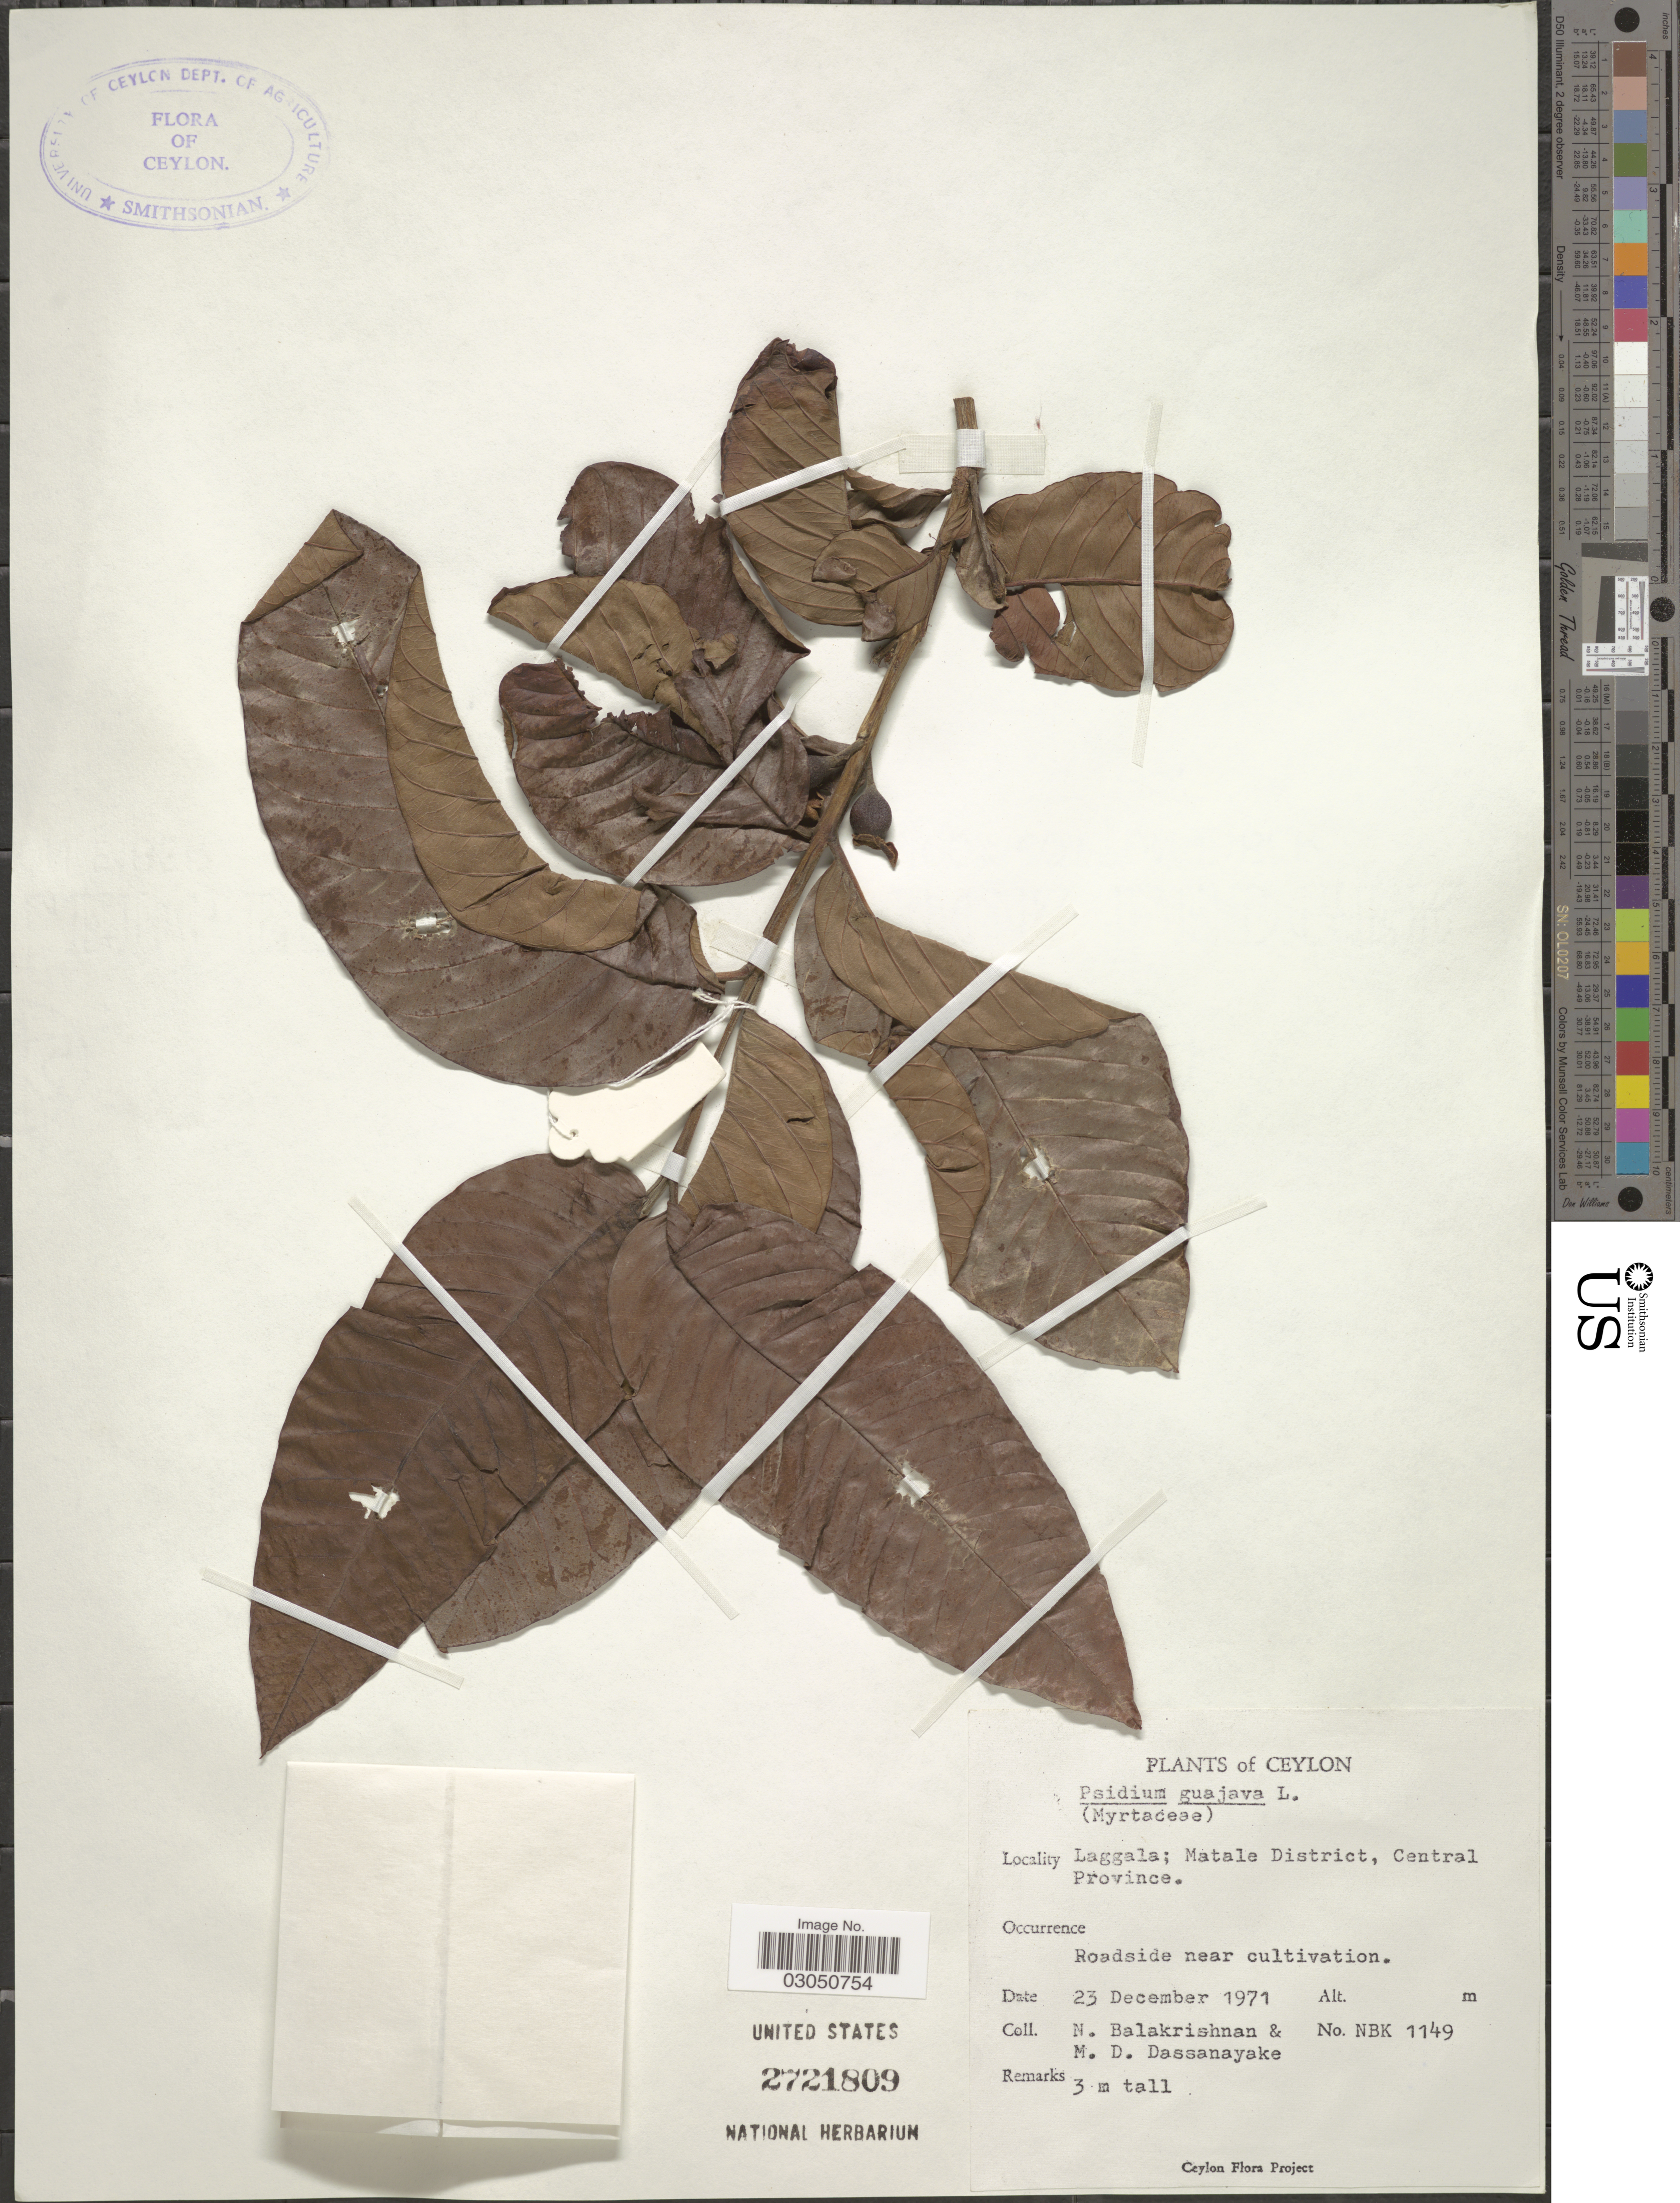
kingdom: Plantae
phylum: Tracheophyta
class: Magnoliopsida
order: Myrtales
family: Myrtaceae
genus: Psidium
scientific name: Psidium guajava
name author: L.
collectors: N. Balakrishnan & M. D. Dassanayake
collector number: NBK 1149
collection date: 1971-12-23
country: Sri Lanka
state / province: Central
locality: Ceylon. Laggala; Matale District.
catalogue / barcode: US 2721809